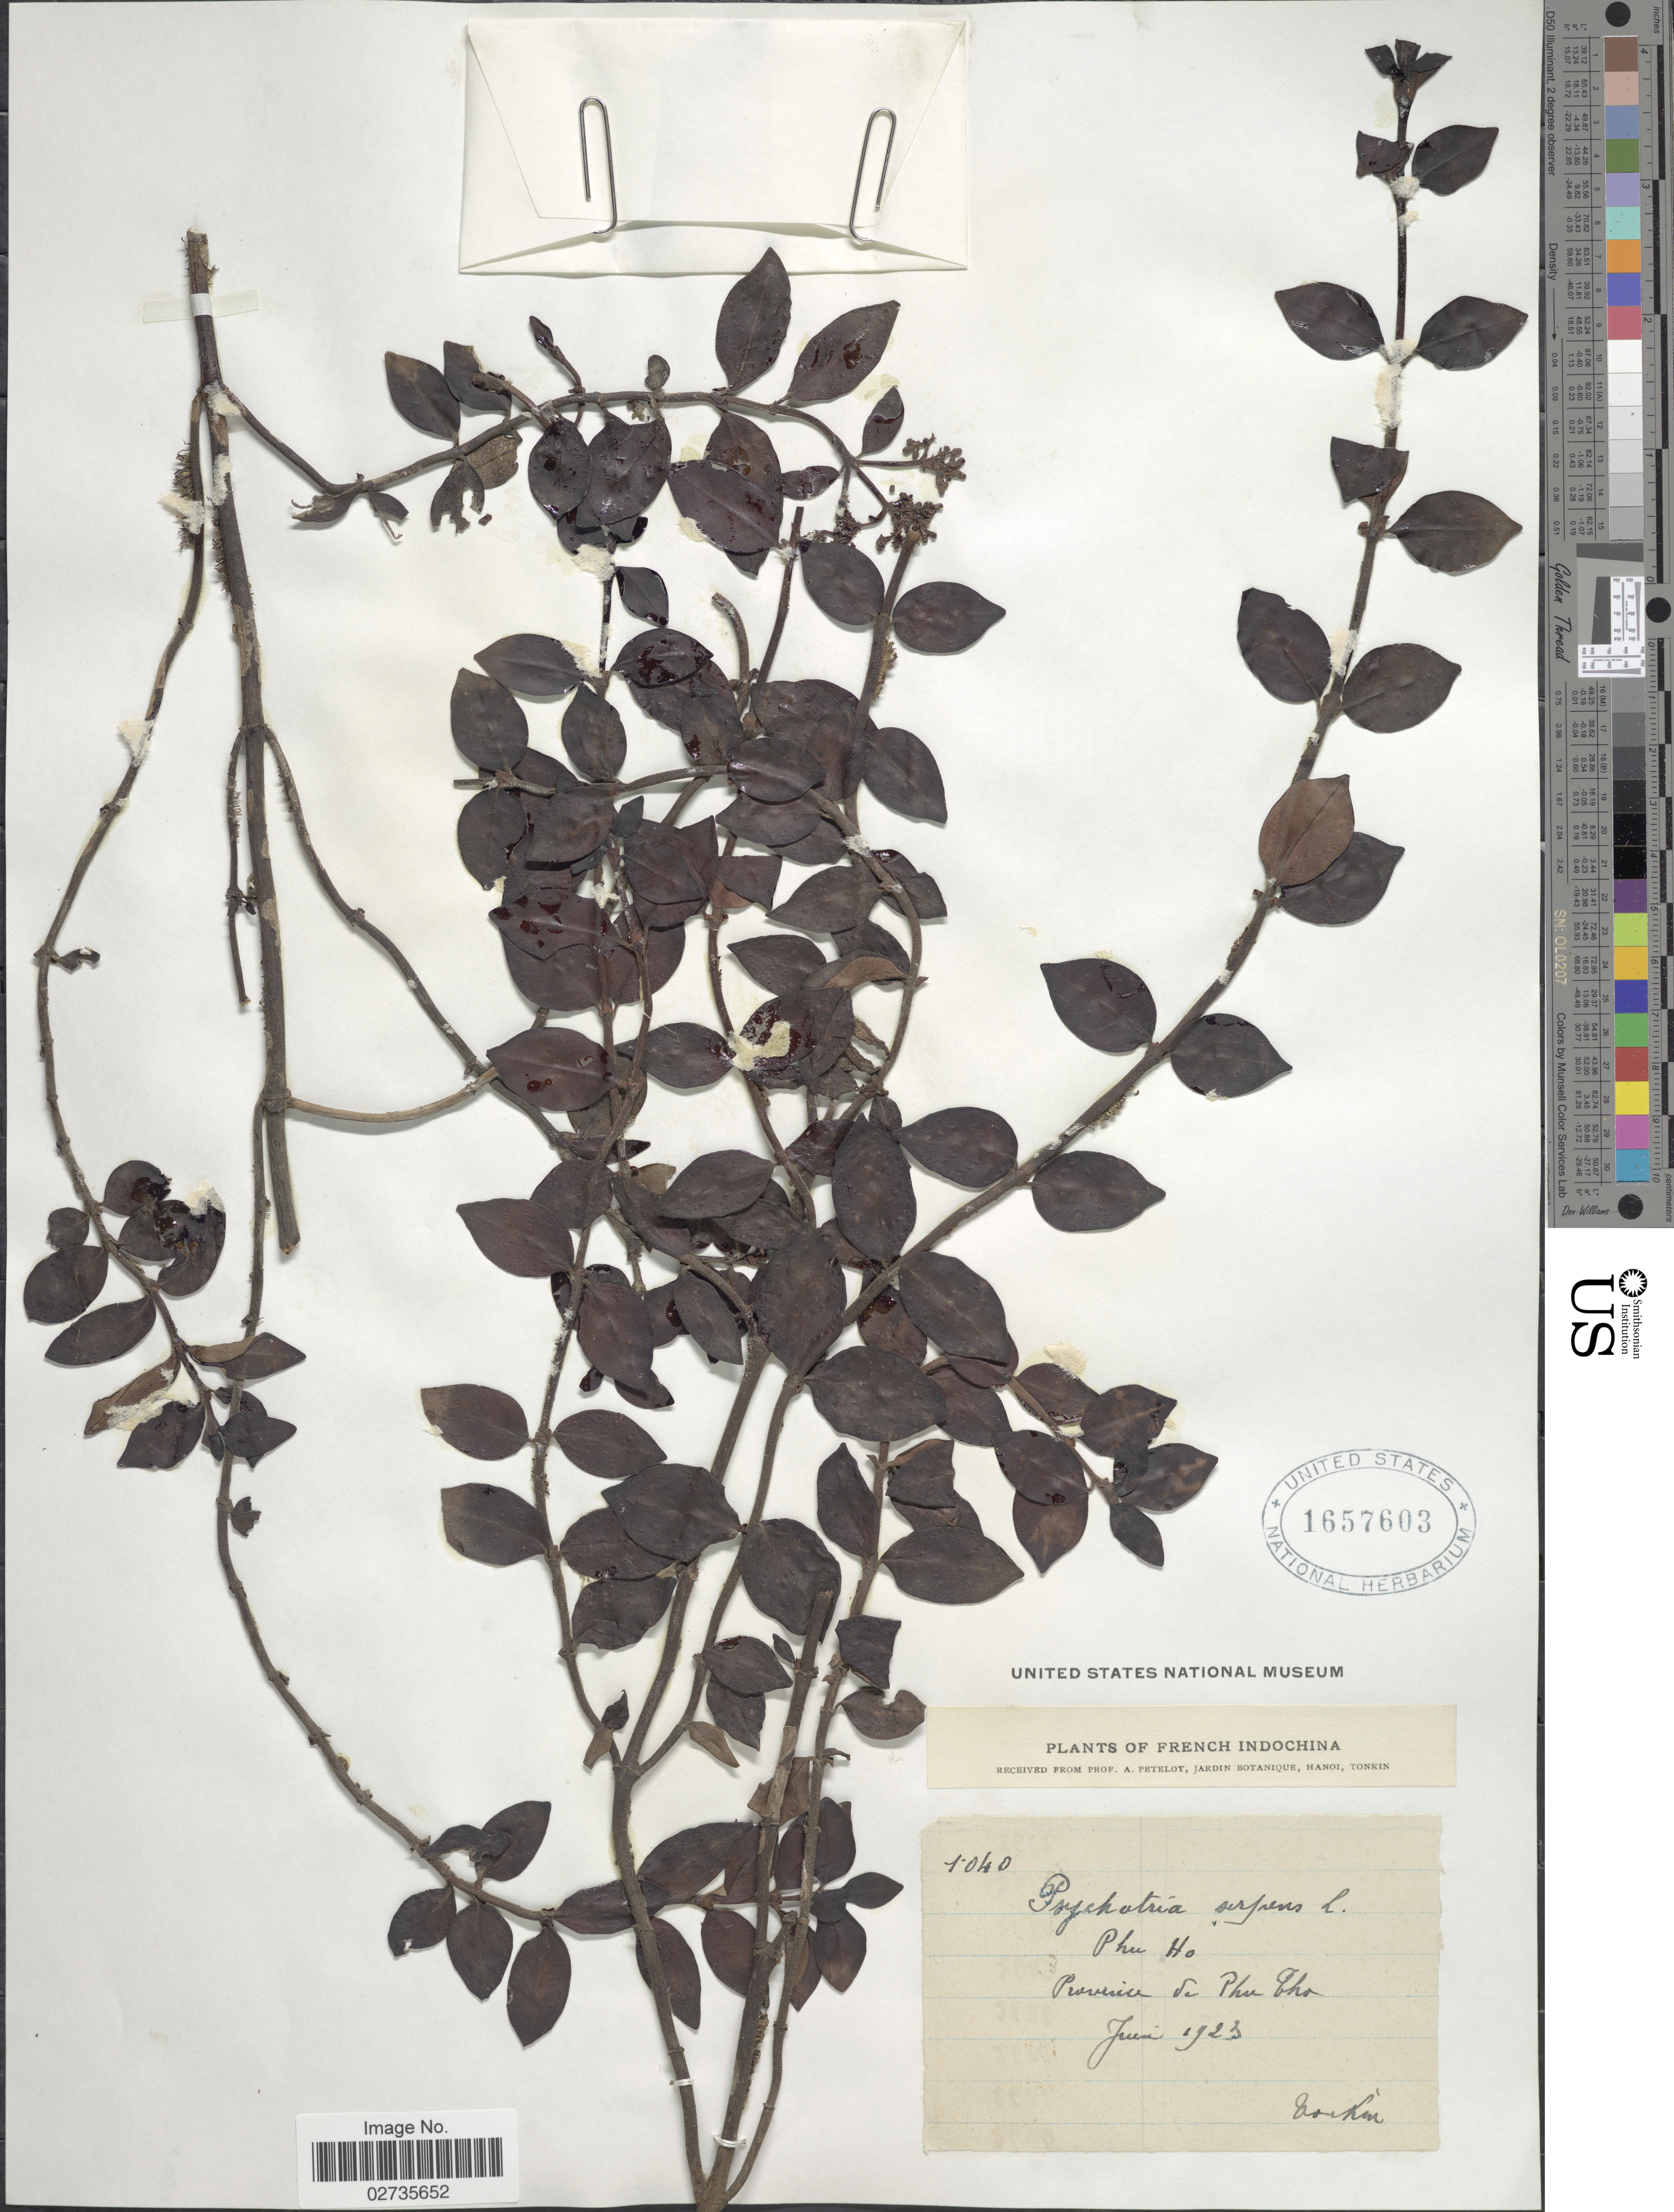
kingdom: Plantae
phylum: Tracheophyta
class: Magnoliopsida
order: Gentianales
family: Rubiaceae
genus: Psychotria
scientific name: Psychotria serpens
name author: L.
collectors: ex herb. Jardin Botanique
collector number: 1040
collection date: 1923-06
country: Vietnam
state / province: Phu Tho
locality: French Indochina, Tonkin, Phu Ho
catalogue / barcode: US 1657603